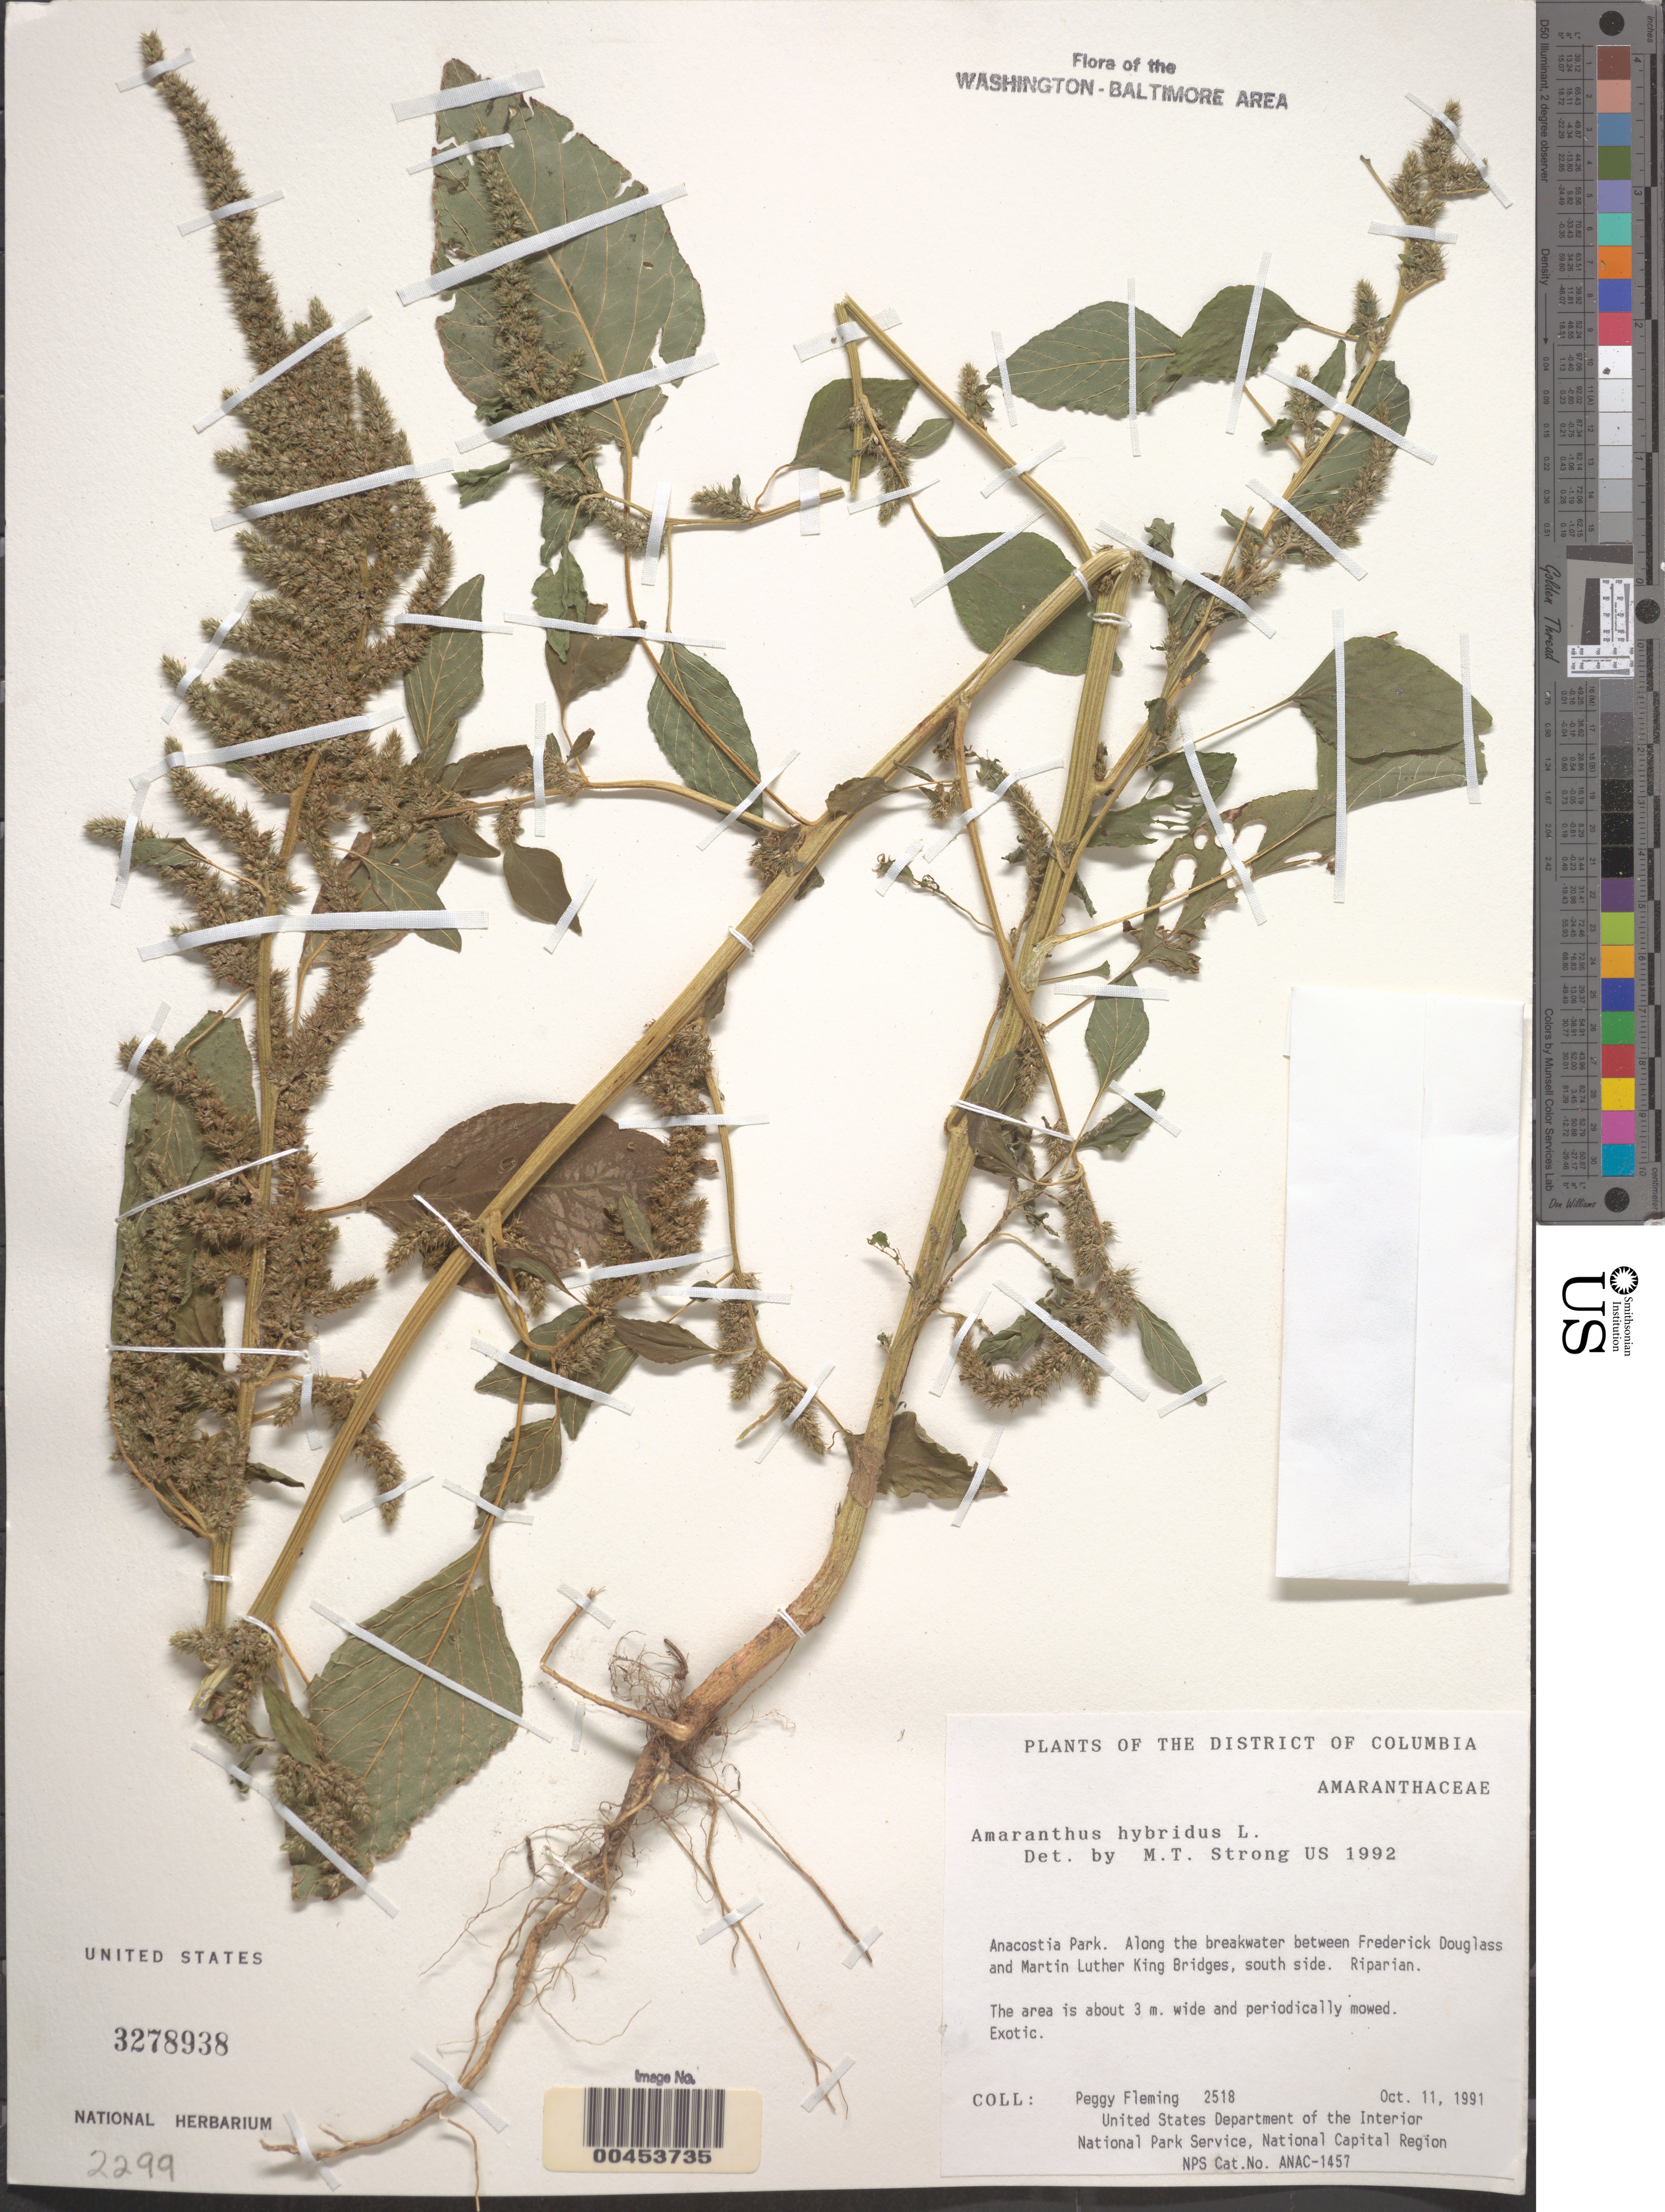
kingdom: Plantae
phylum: Tracheophyta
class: Magnoliopsida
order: Caryophyllales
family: Amaranthaceae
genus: Amaranthus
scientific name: Amaranthus hybridus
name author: L.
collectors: P. Fleming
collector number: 2518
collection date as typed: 11 Oct 1991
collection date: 1991-10-11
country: United States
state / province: District of Columbia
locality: Anacostia Park, between Frederick Douglass Mem Bridge and M.l. King Bridges, S Side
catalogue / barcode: US 3278938